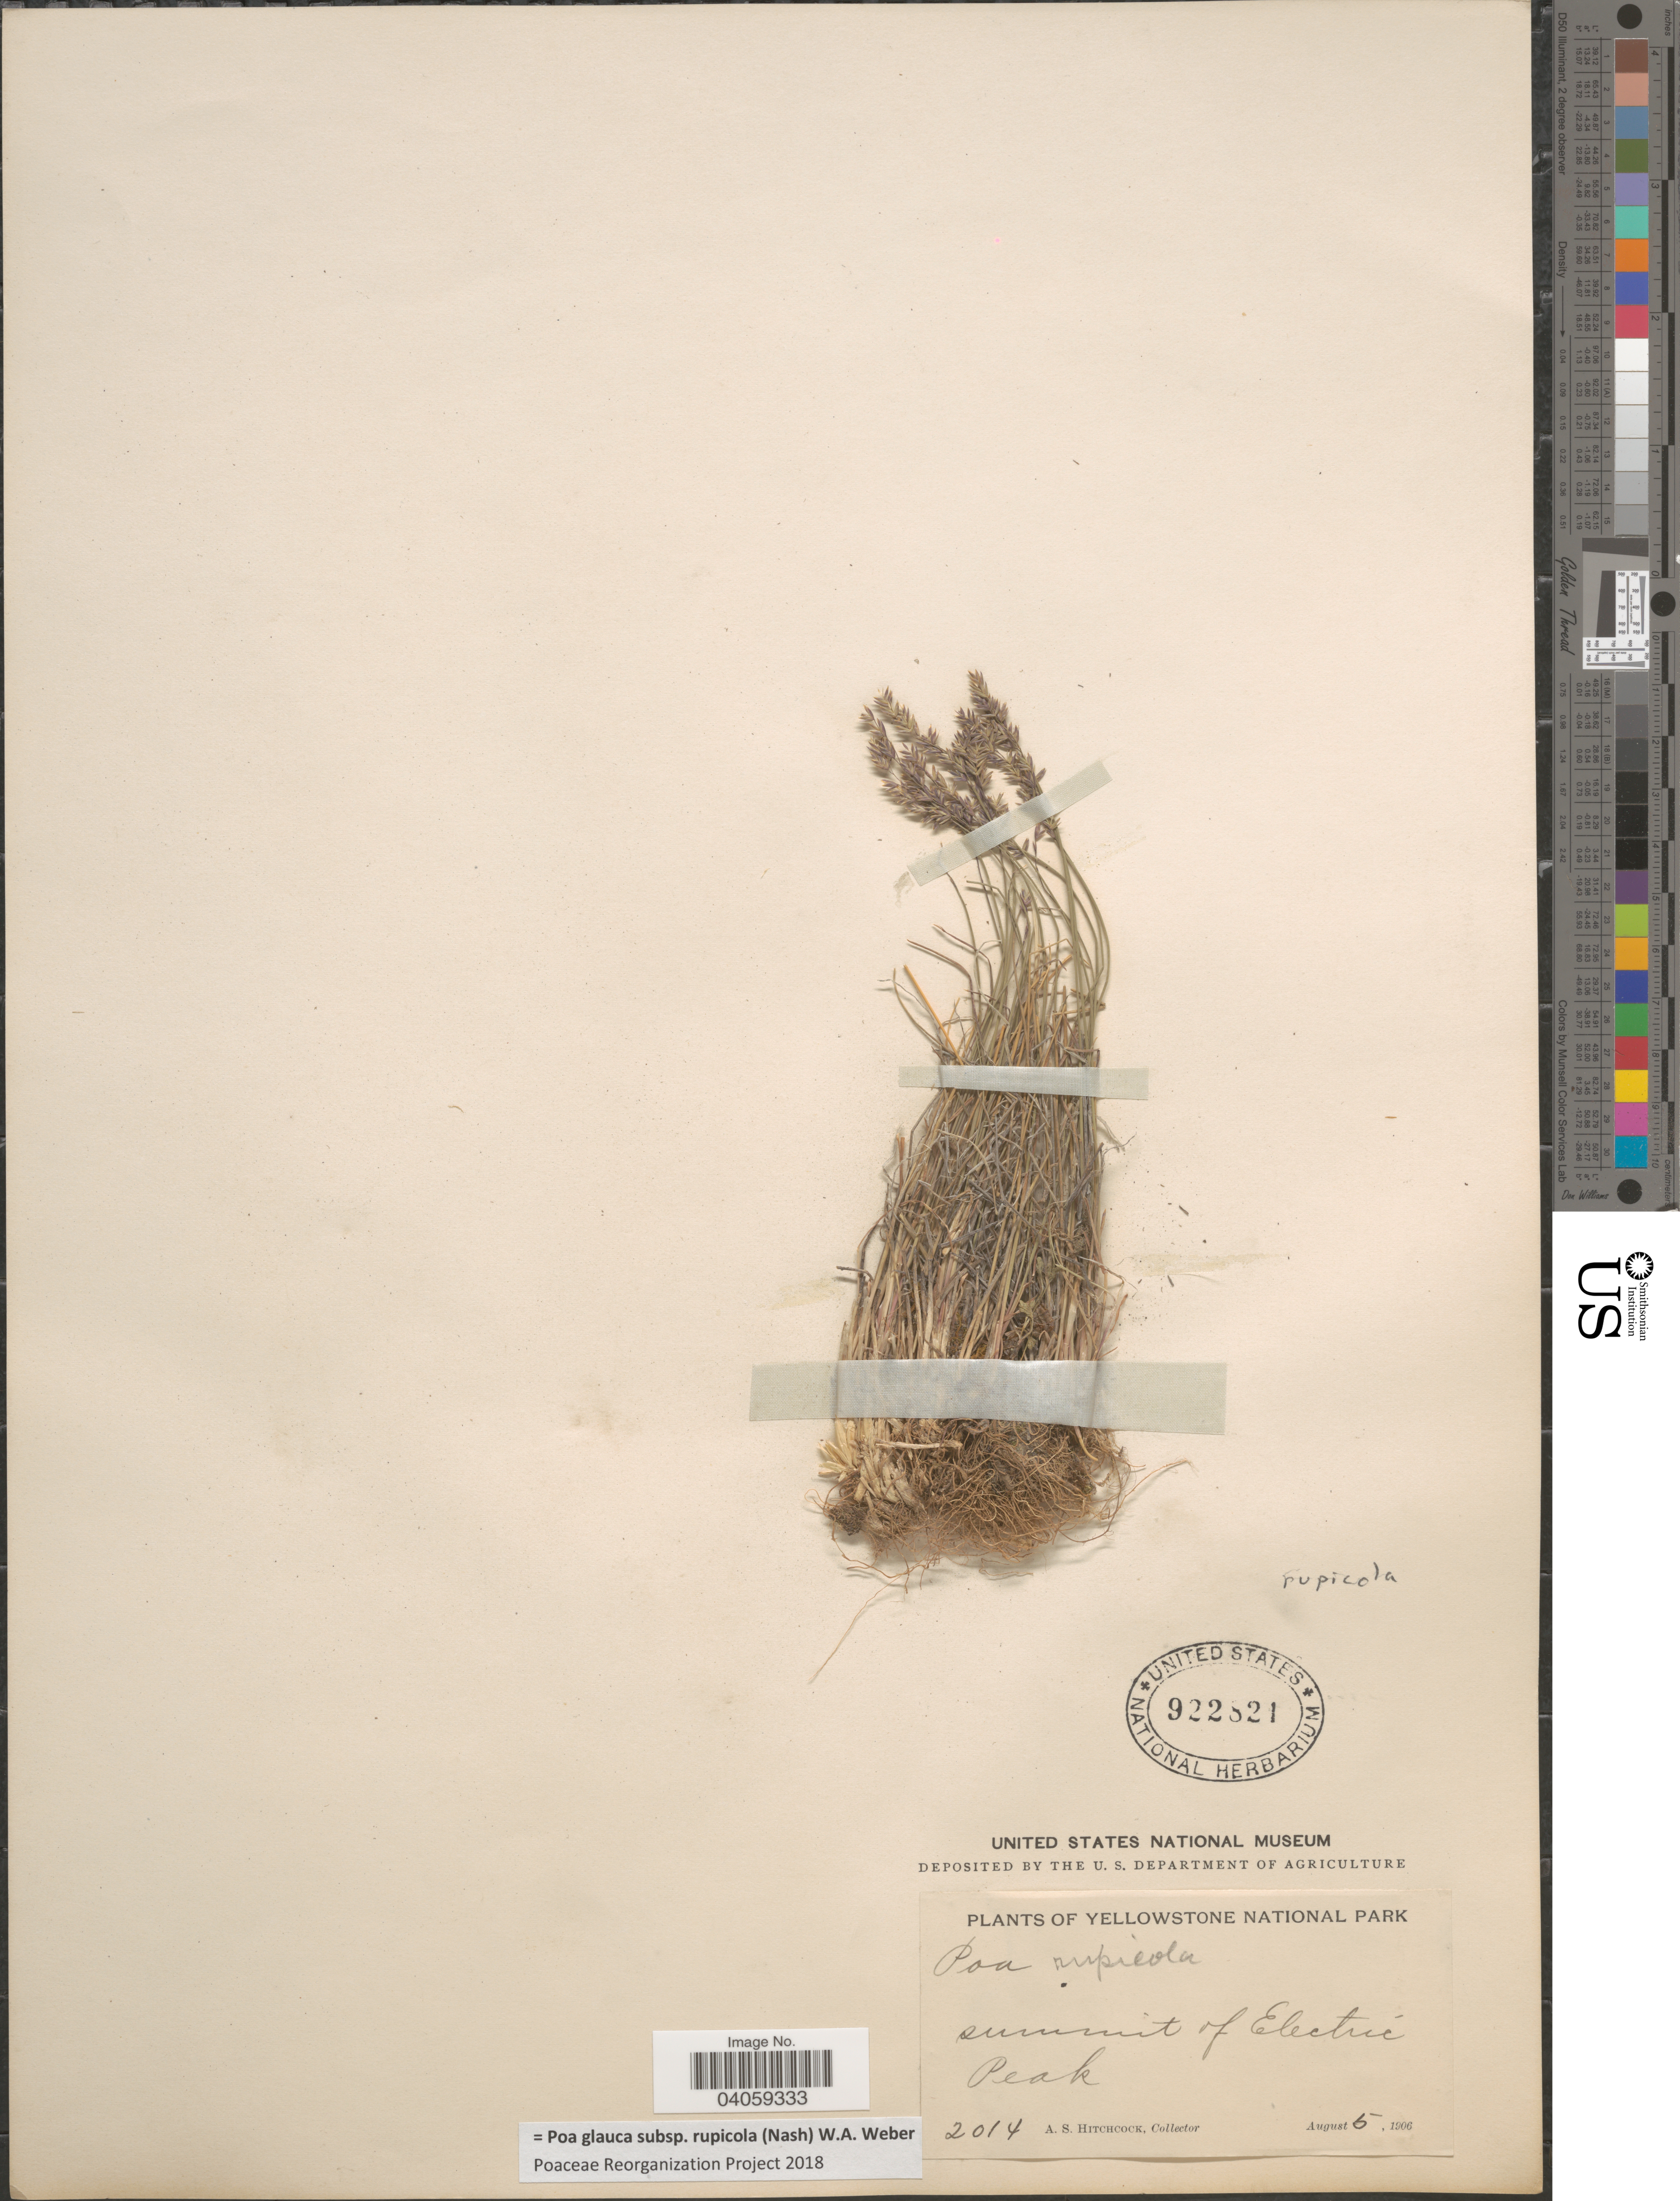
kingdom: Plantae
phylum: Tracheophyta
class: Liliopsida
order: Poales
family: Poaceae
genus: Poa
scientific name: Poa glauca subsp. rupicola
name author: (Nash) W.A. Weber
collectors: A. S. Hitchcock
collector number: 2014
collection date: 1906-08-05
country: United States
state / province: Montana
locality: Yellowstone National Park. Summit of Electric Peak.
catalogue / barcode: US 922821